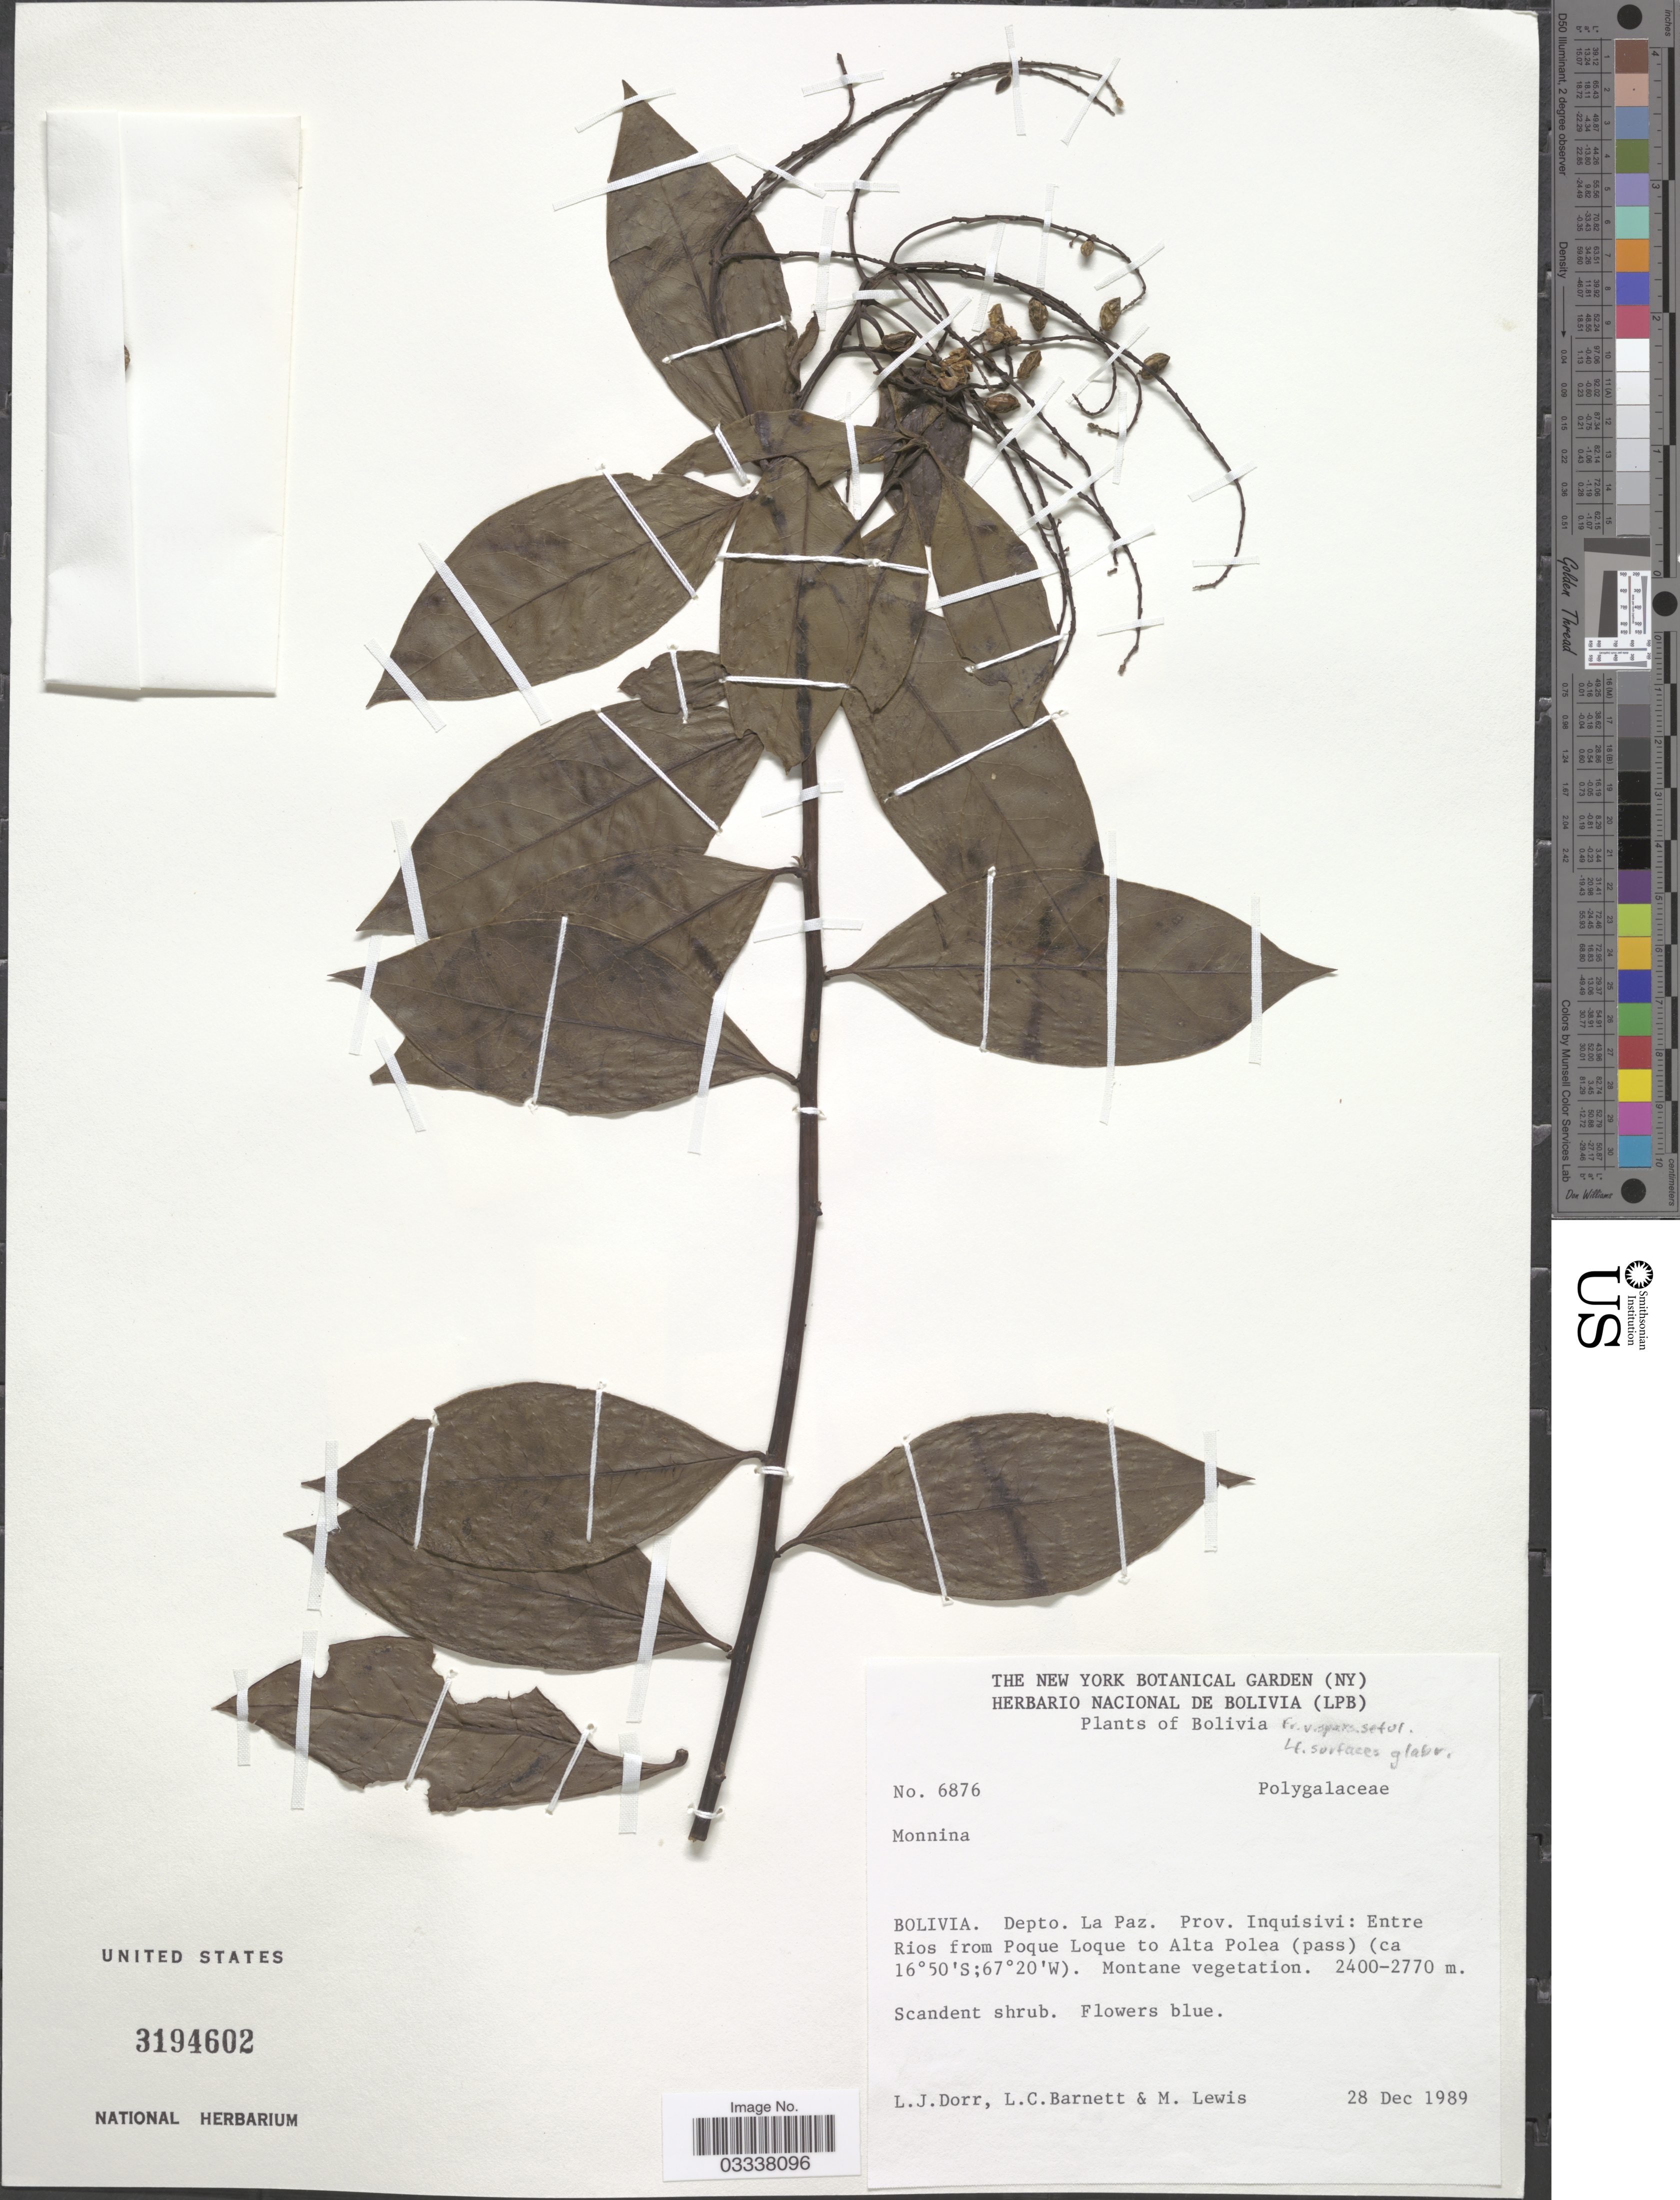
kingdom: Plantae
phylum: Tracheophyta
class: Magnoliopsida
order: Fabales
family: Polygalaceae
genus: Monnina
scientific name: Monnina sp.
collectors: L. J. Dorr, L. C. Barnett & M. Lewis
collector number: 6867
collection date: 1989-12-28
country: Bolivia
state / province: La Paz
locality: Dpto. La Paz. Prov. Inquisivi: Entre Rios from Poque Loque to Alta Polea (pass).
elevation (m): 2400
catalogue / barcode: US 3194602